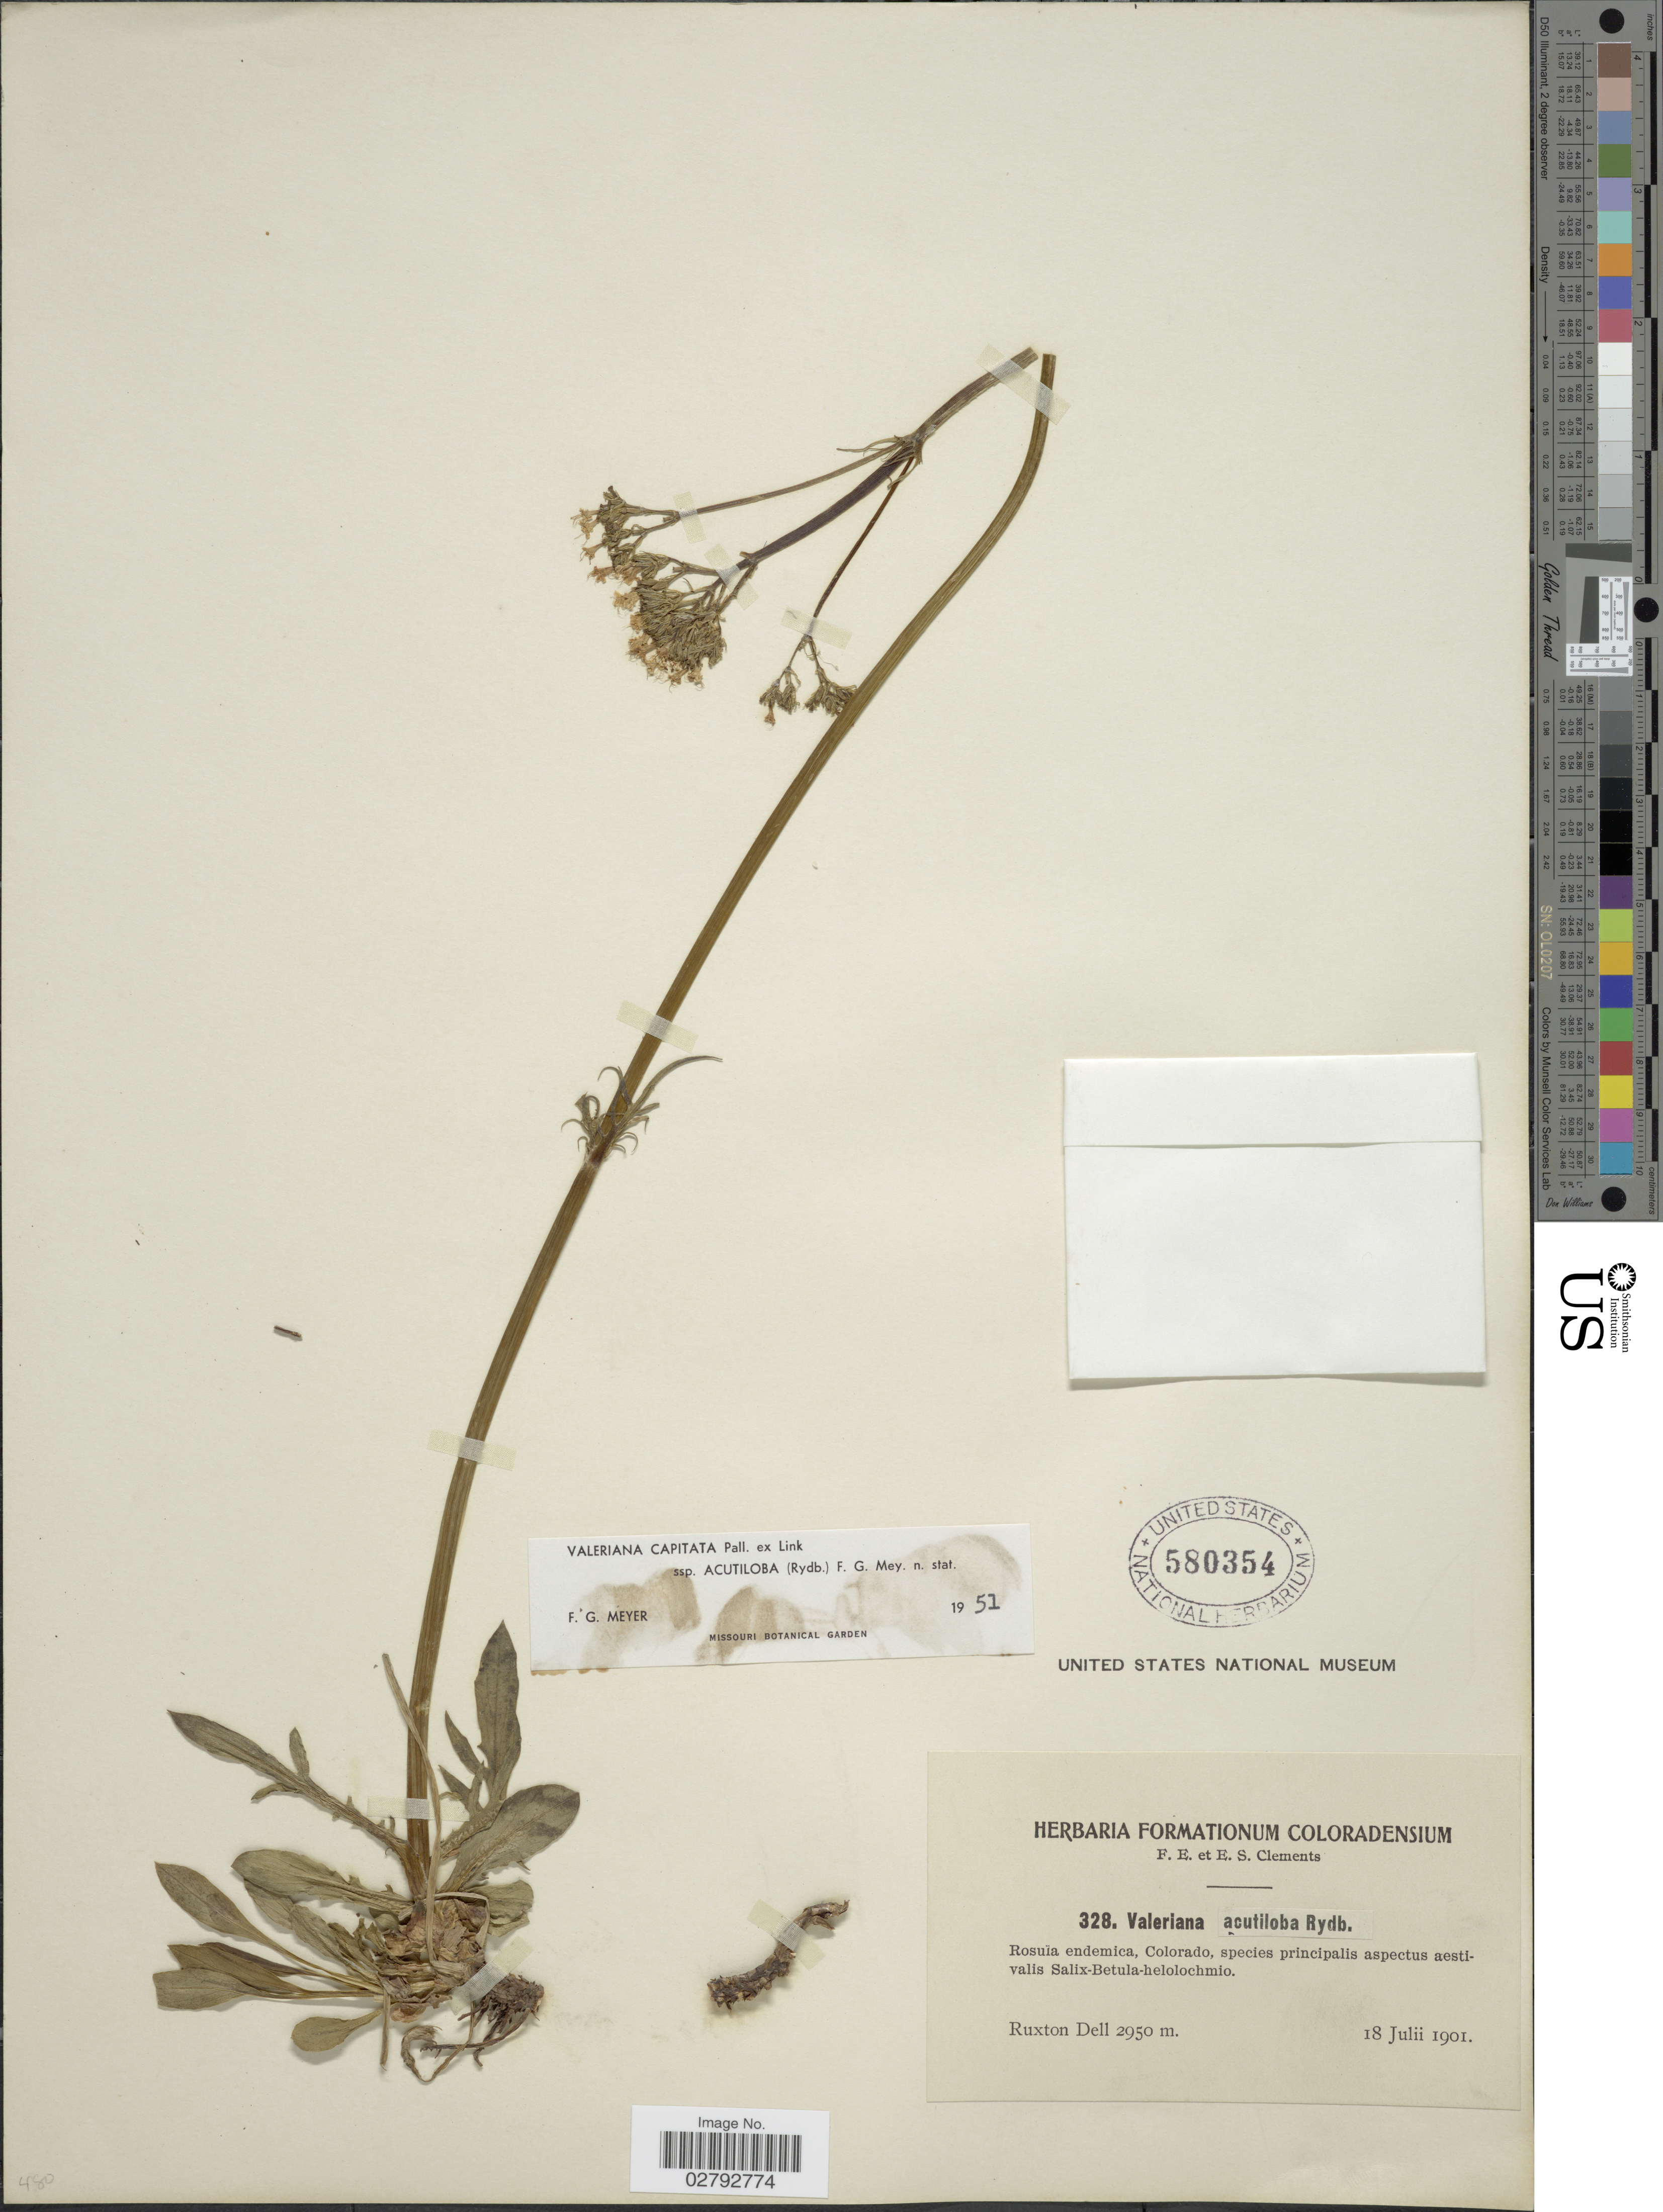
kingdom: Plantae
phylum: Tracheophyta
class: Magnoliopsida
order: Dipsacales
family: Caprifoliaceae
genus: Valeriana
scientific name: Valeriana capitata subsp. acutiloba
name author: Pall. ex Link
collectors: F. E. Clements & E. S. Clements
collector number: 328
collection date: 1901-07-18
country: United States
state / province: Colorado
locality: Rosuïa endemica, species principalis aspectus aestivalis Salix-Betula-helolochmio. Ruxton Dell.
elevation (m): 2950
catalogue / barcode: US 580354